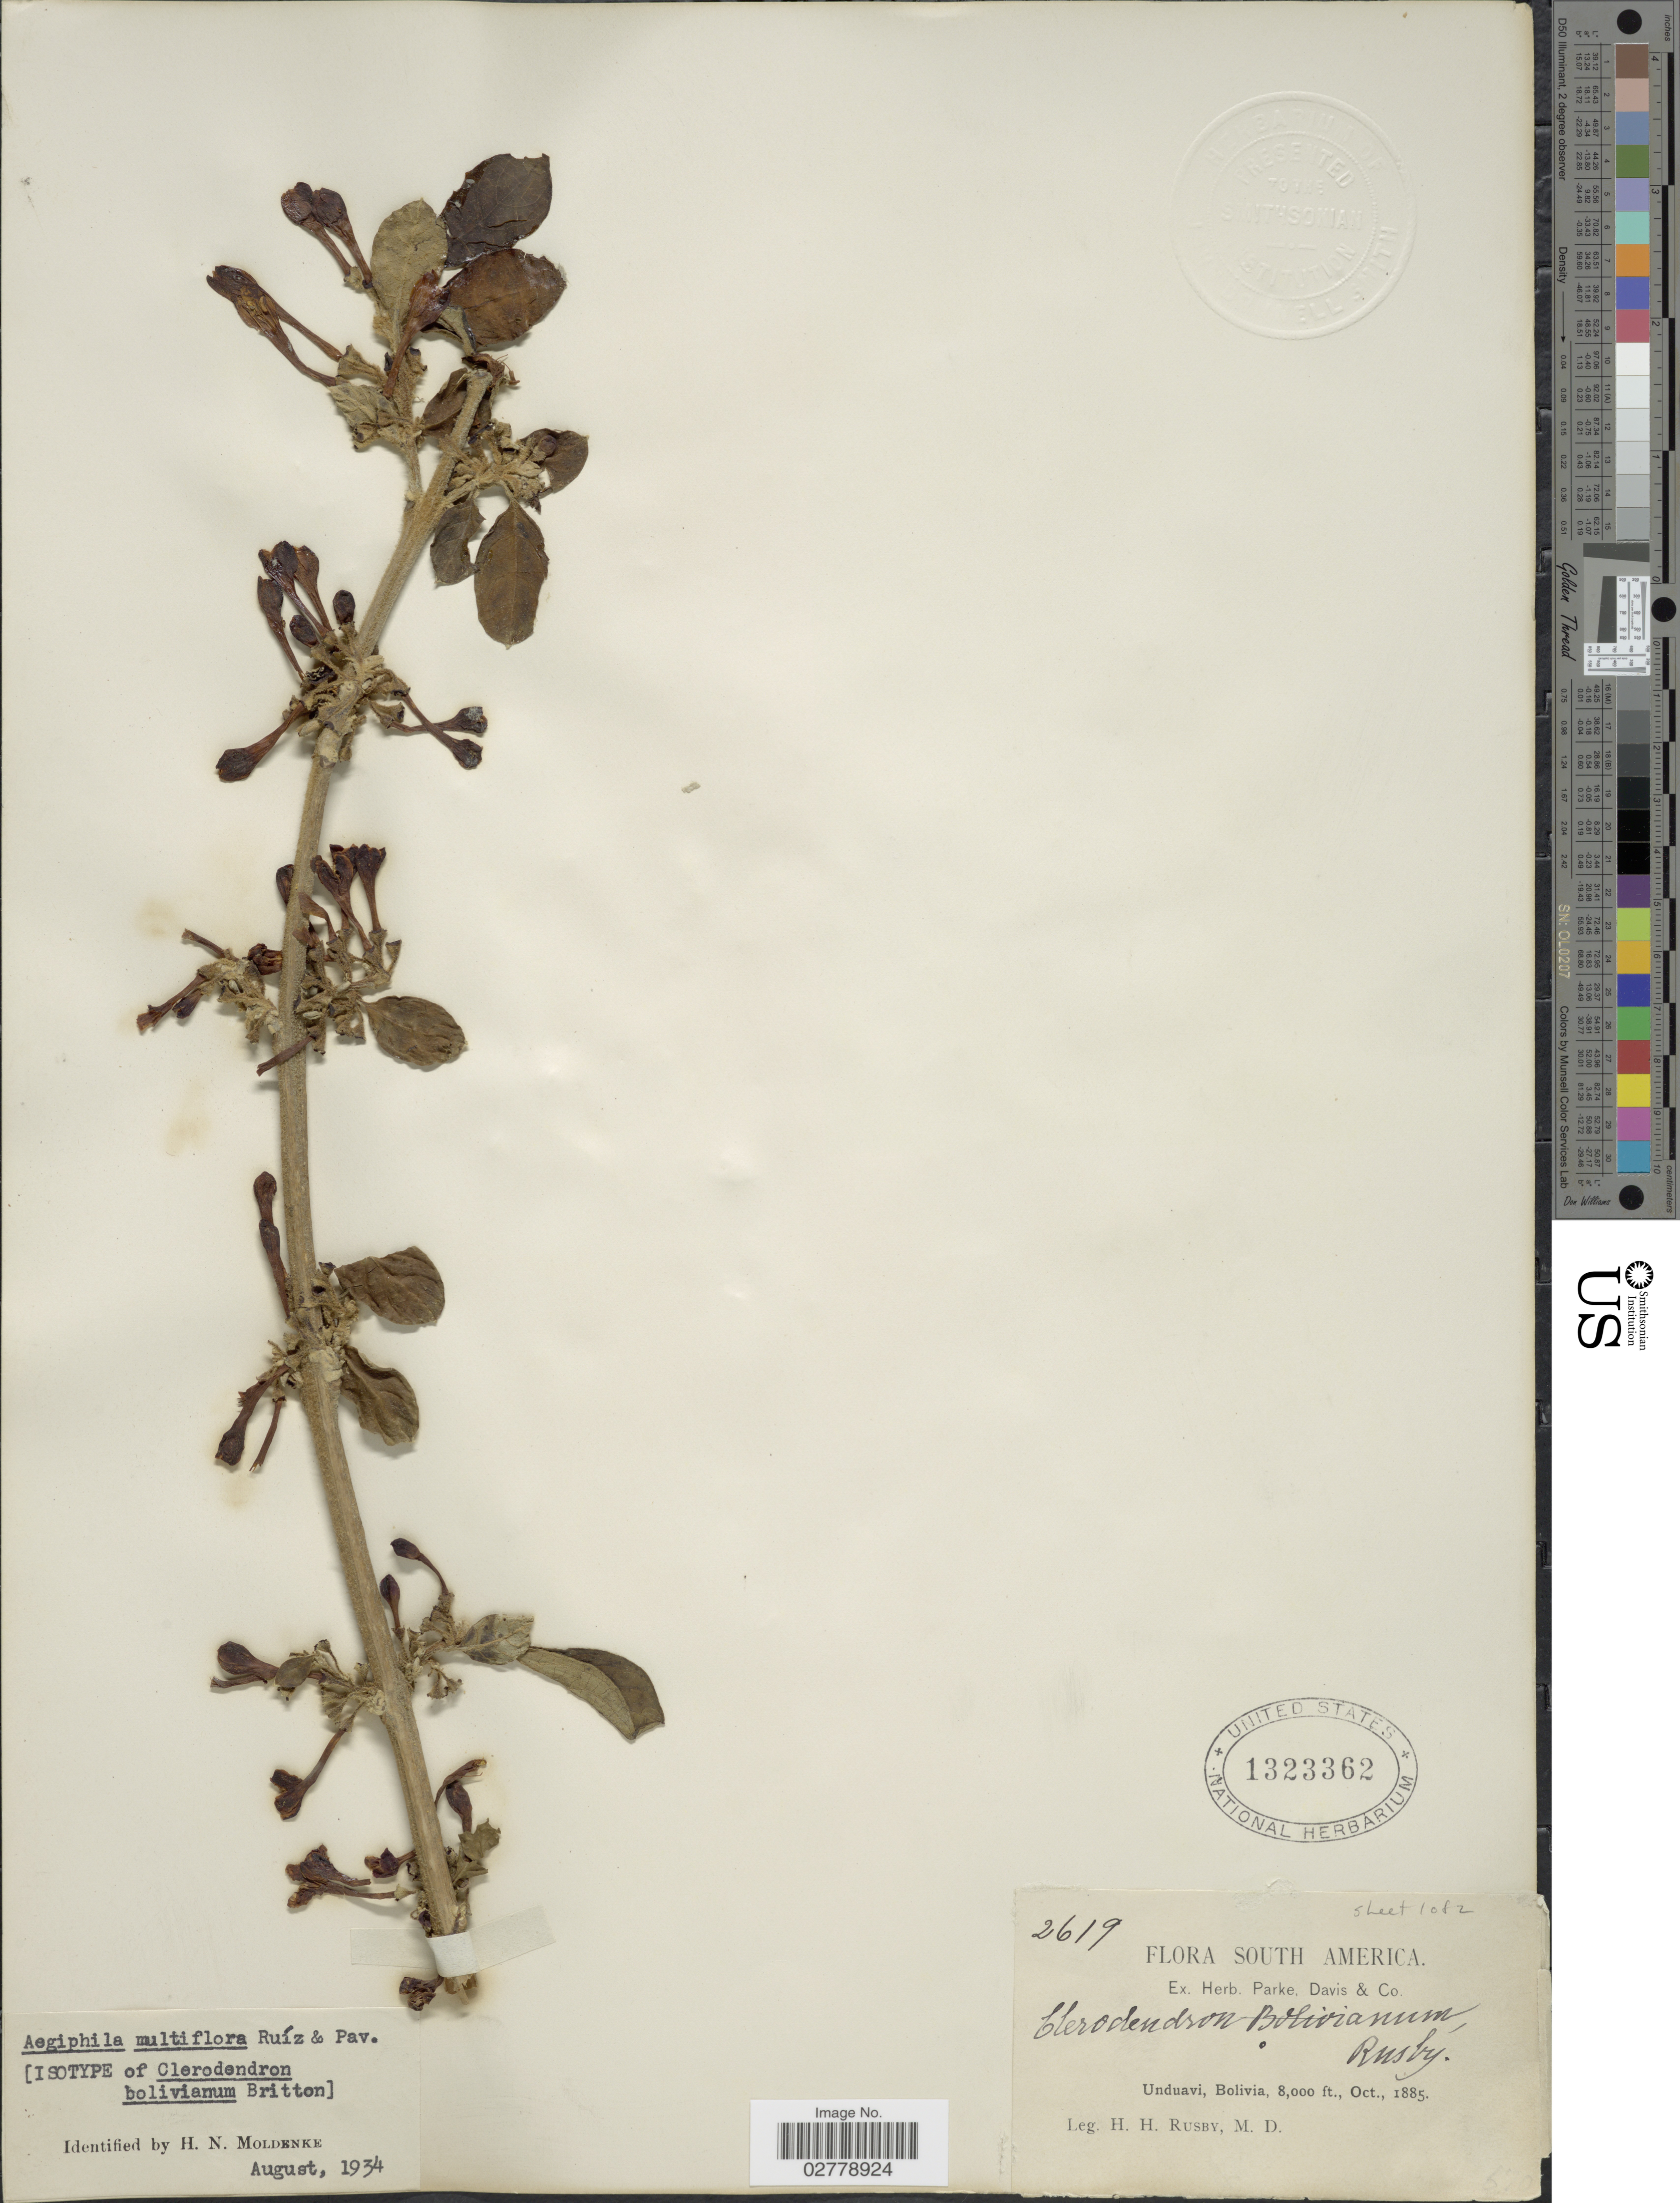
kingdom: Plantae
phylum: Tracheophyta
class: Magnoliopsida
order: Lamiales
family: Lamiaceae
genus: Aegiphila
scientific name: Aegiphila multiflora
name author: Ruiz & Pav.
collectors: H. H. Rusby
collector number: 2619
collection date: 1885-10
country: Bolivia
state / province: La Paz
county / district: Nor Yungas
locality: Unduavi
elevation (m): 2438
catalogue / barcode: US 1323362